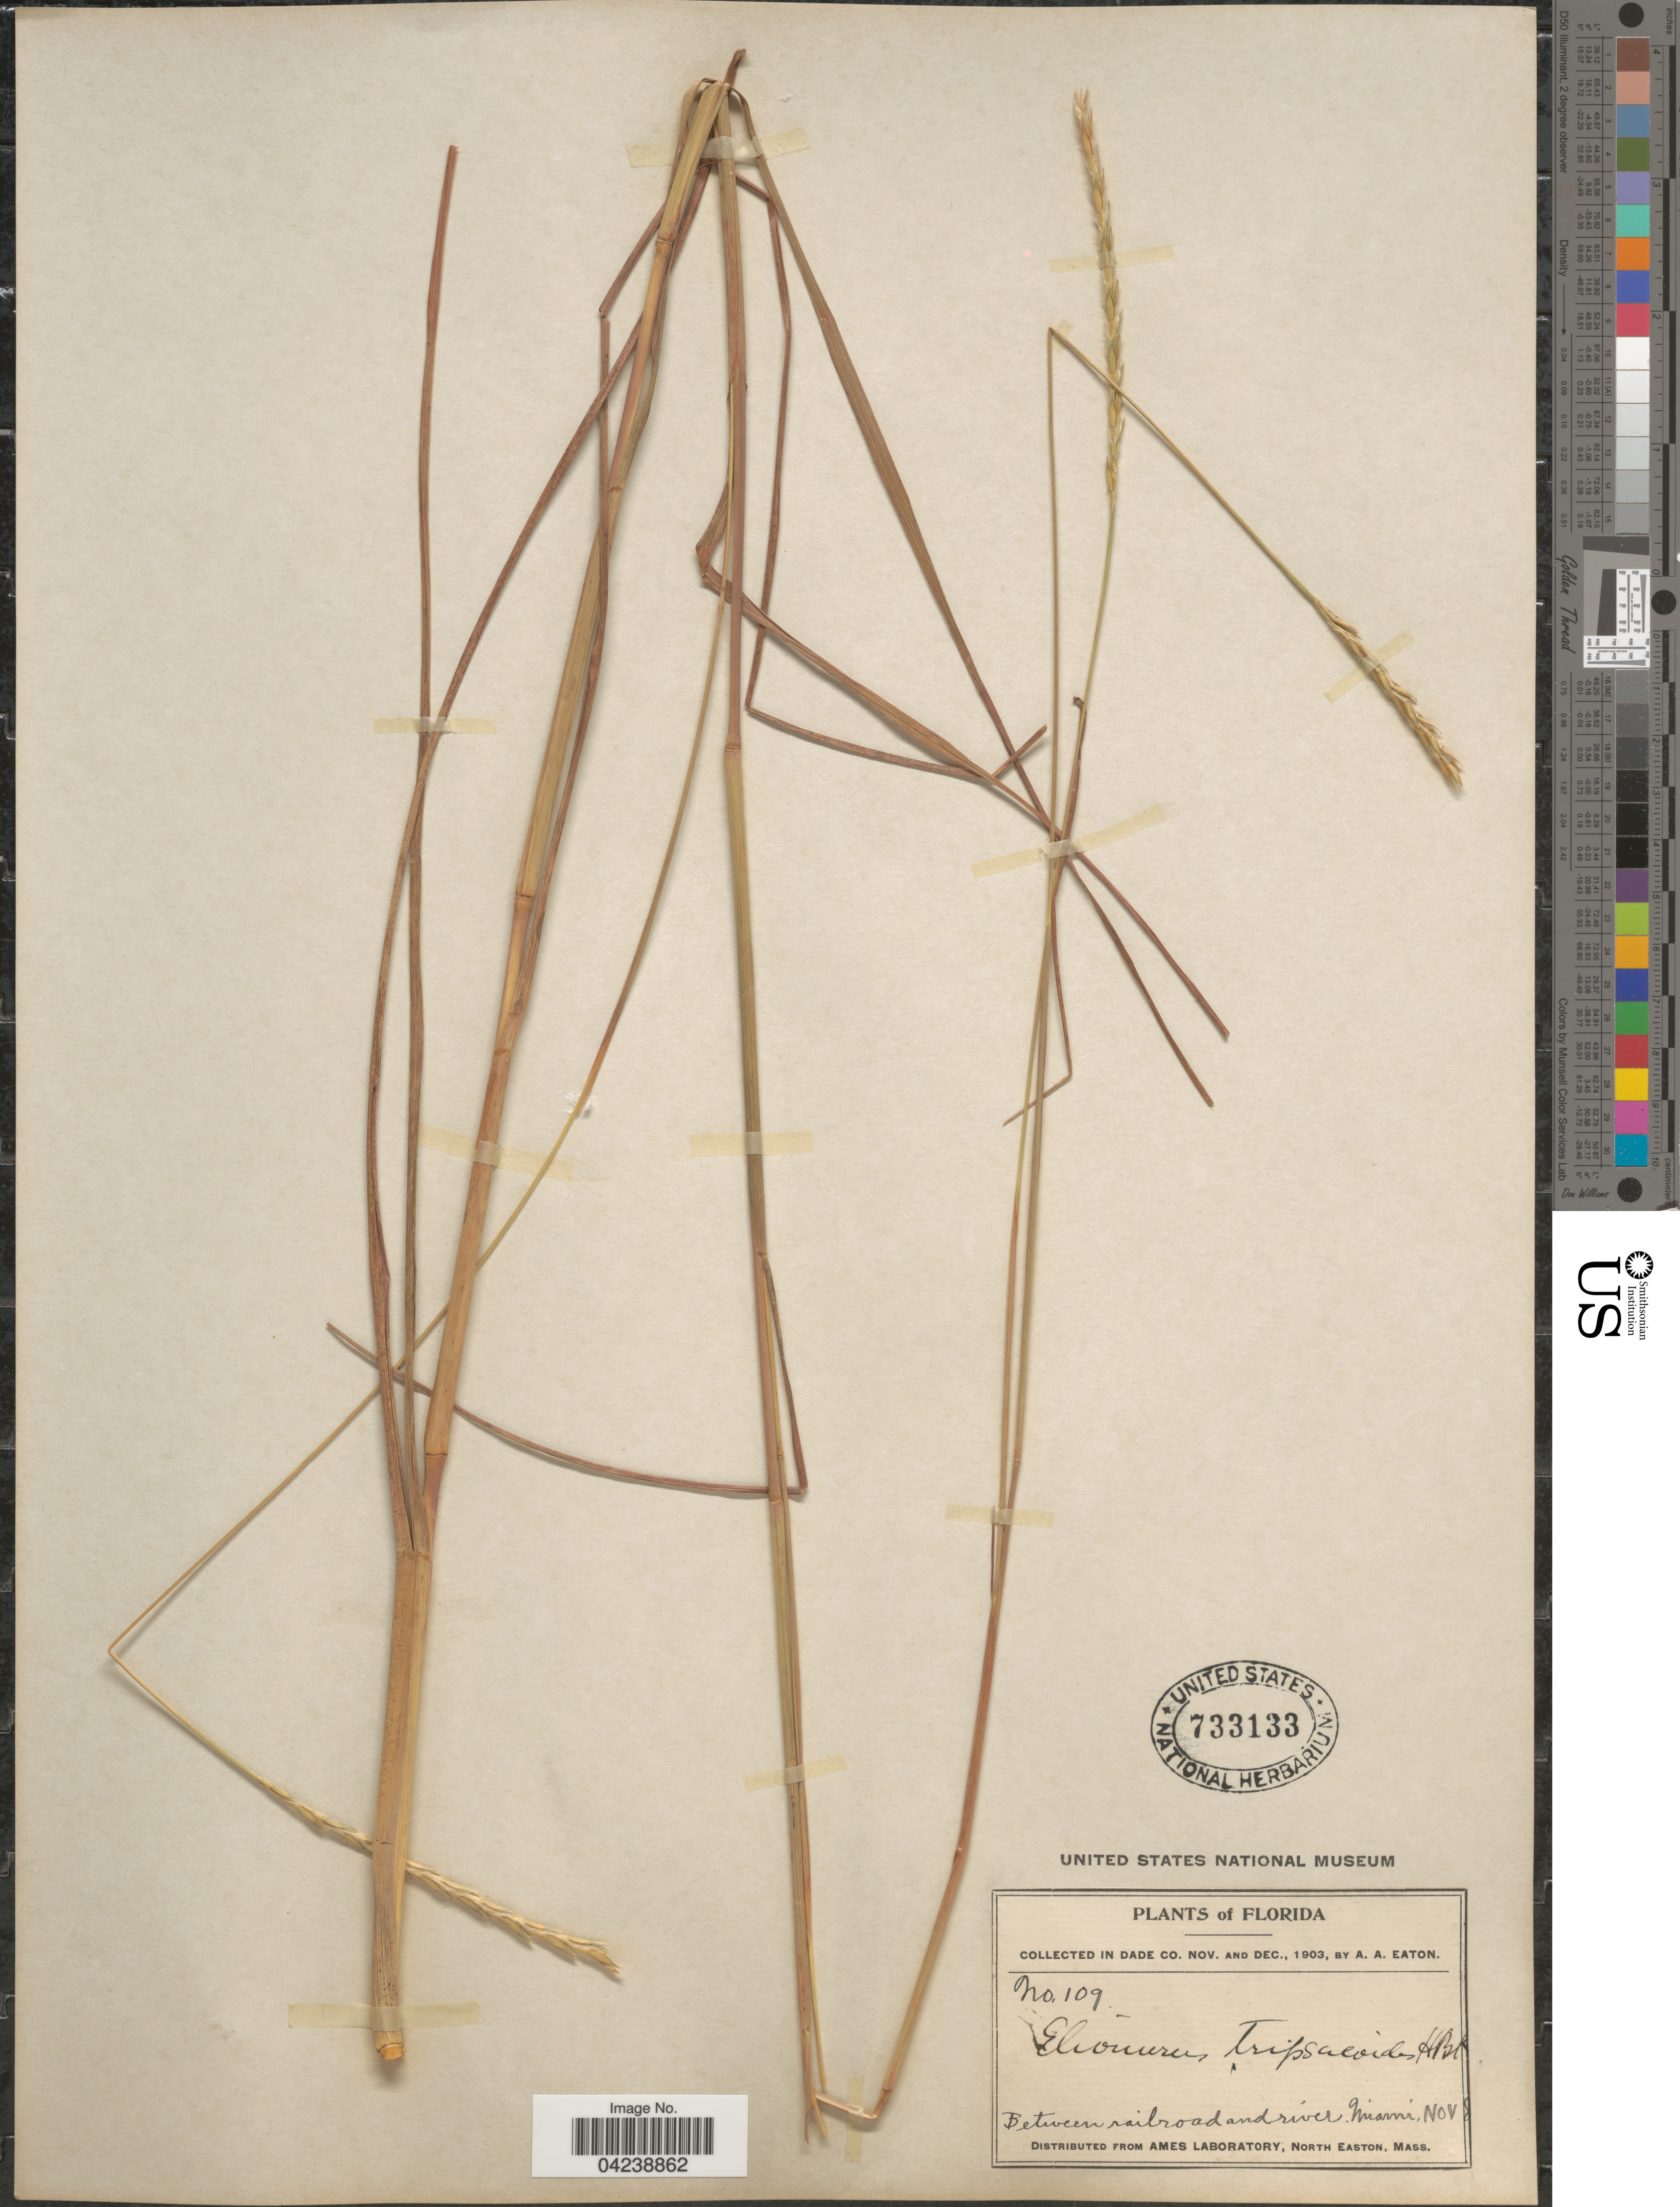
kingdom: Plantae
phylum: Tracheophyta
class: Liliopsida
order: Poales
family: Poaceae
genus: Elionurus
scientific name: Elionurus tripsacoides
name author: Humb. & Bonpl. ex Willd.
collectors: A. A. Eaton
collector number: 109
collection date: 1903-11-08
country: United States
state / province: Florida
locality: In Dade Co. Between railroad and river. Miami.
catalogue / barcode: US 733133